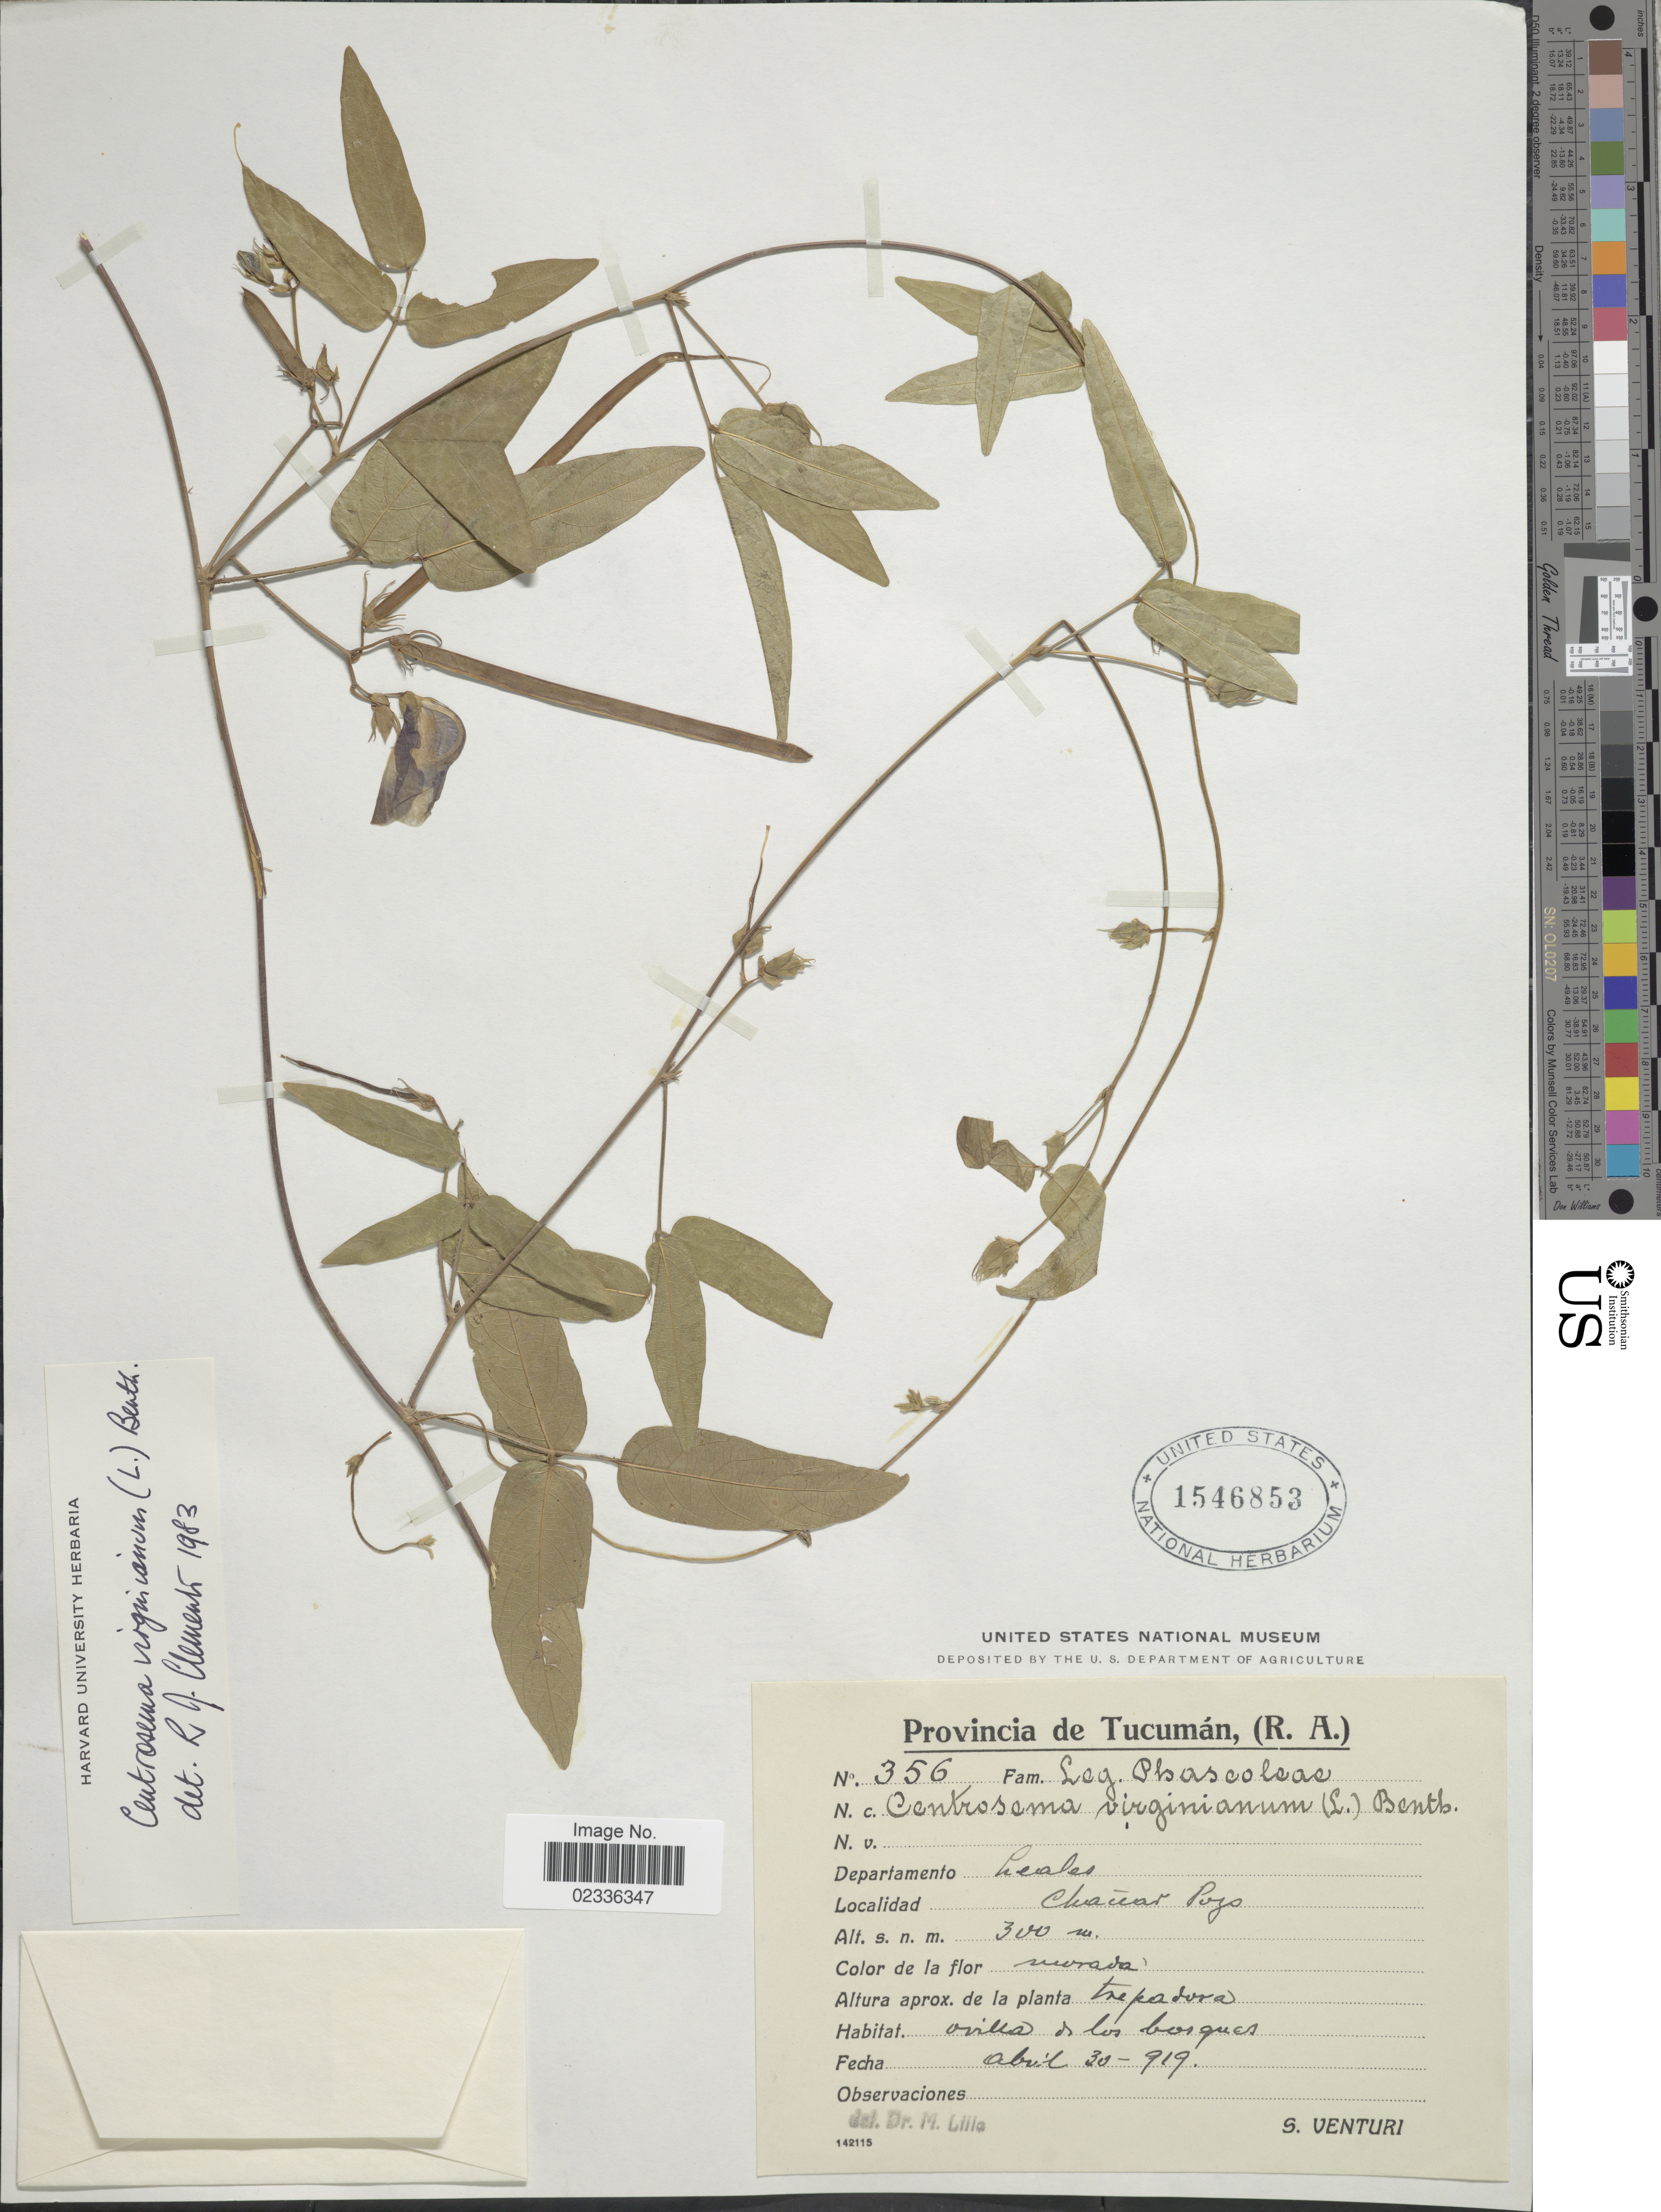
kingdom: Plantae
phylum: Tracheophyta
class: Magnoliopsida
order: Fabales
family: Fabaceae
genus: Centrosema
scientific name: Centrosema virginianum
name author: (L.) Benth.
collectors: S. Venturi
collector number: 356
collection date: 1919-04-30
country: Argentina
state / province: Tucuman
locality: Deparamento Leales, Chañar Pozo.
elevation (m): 300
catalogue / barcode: US 1546853